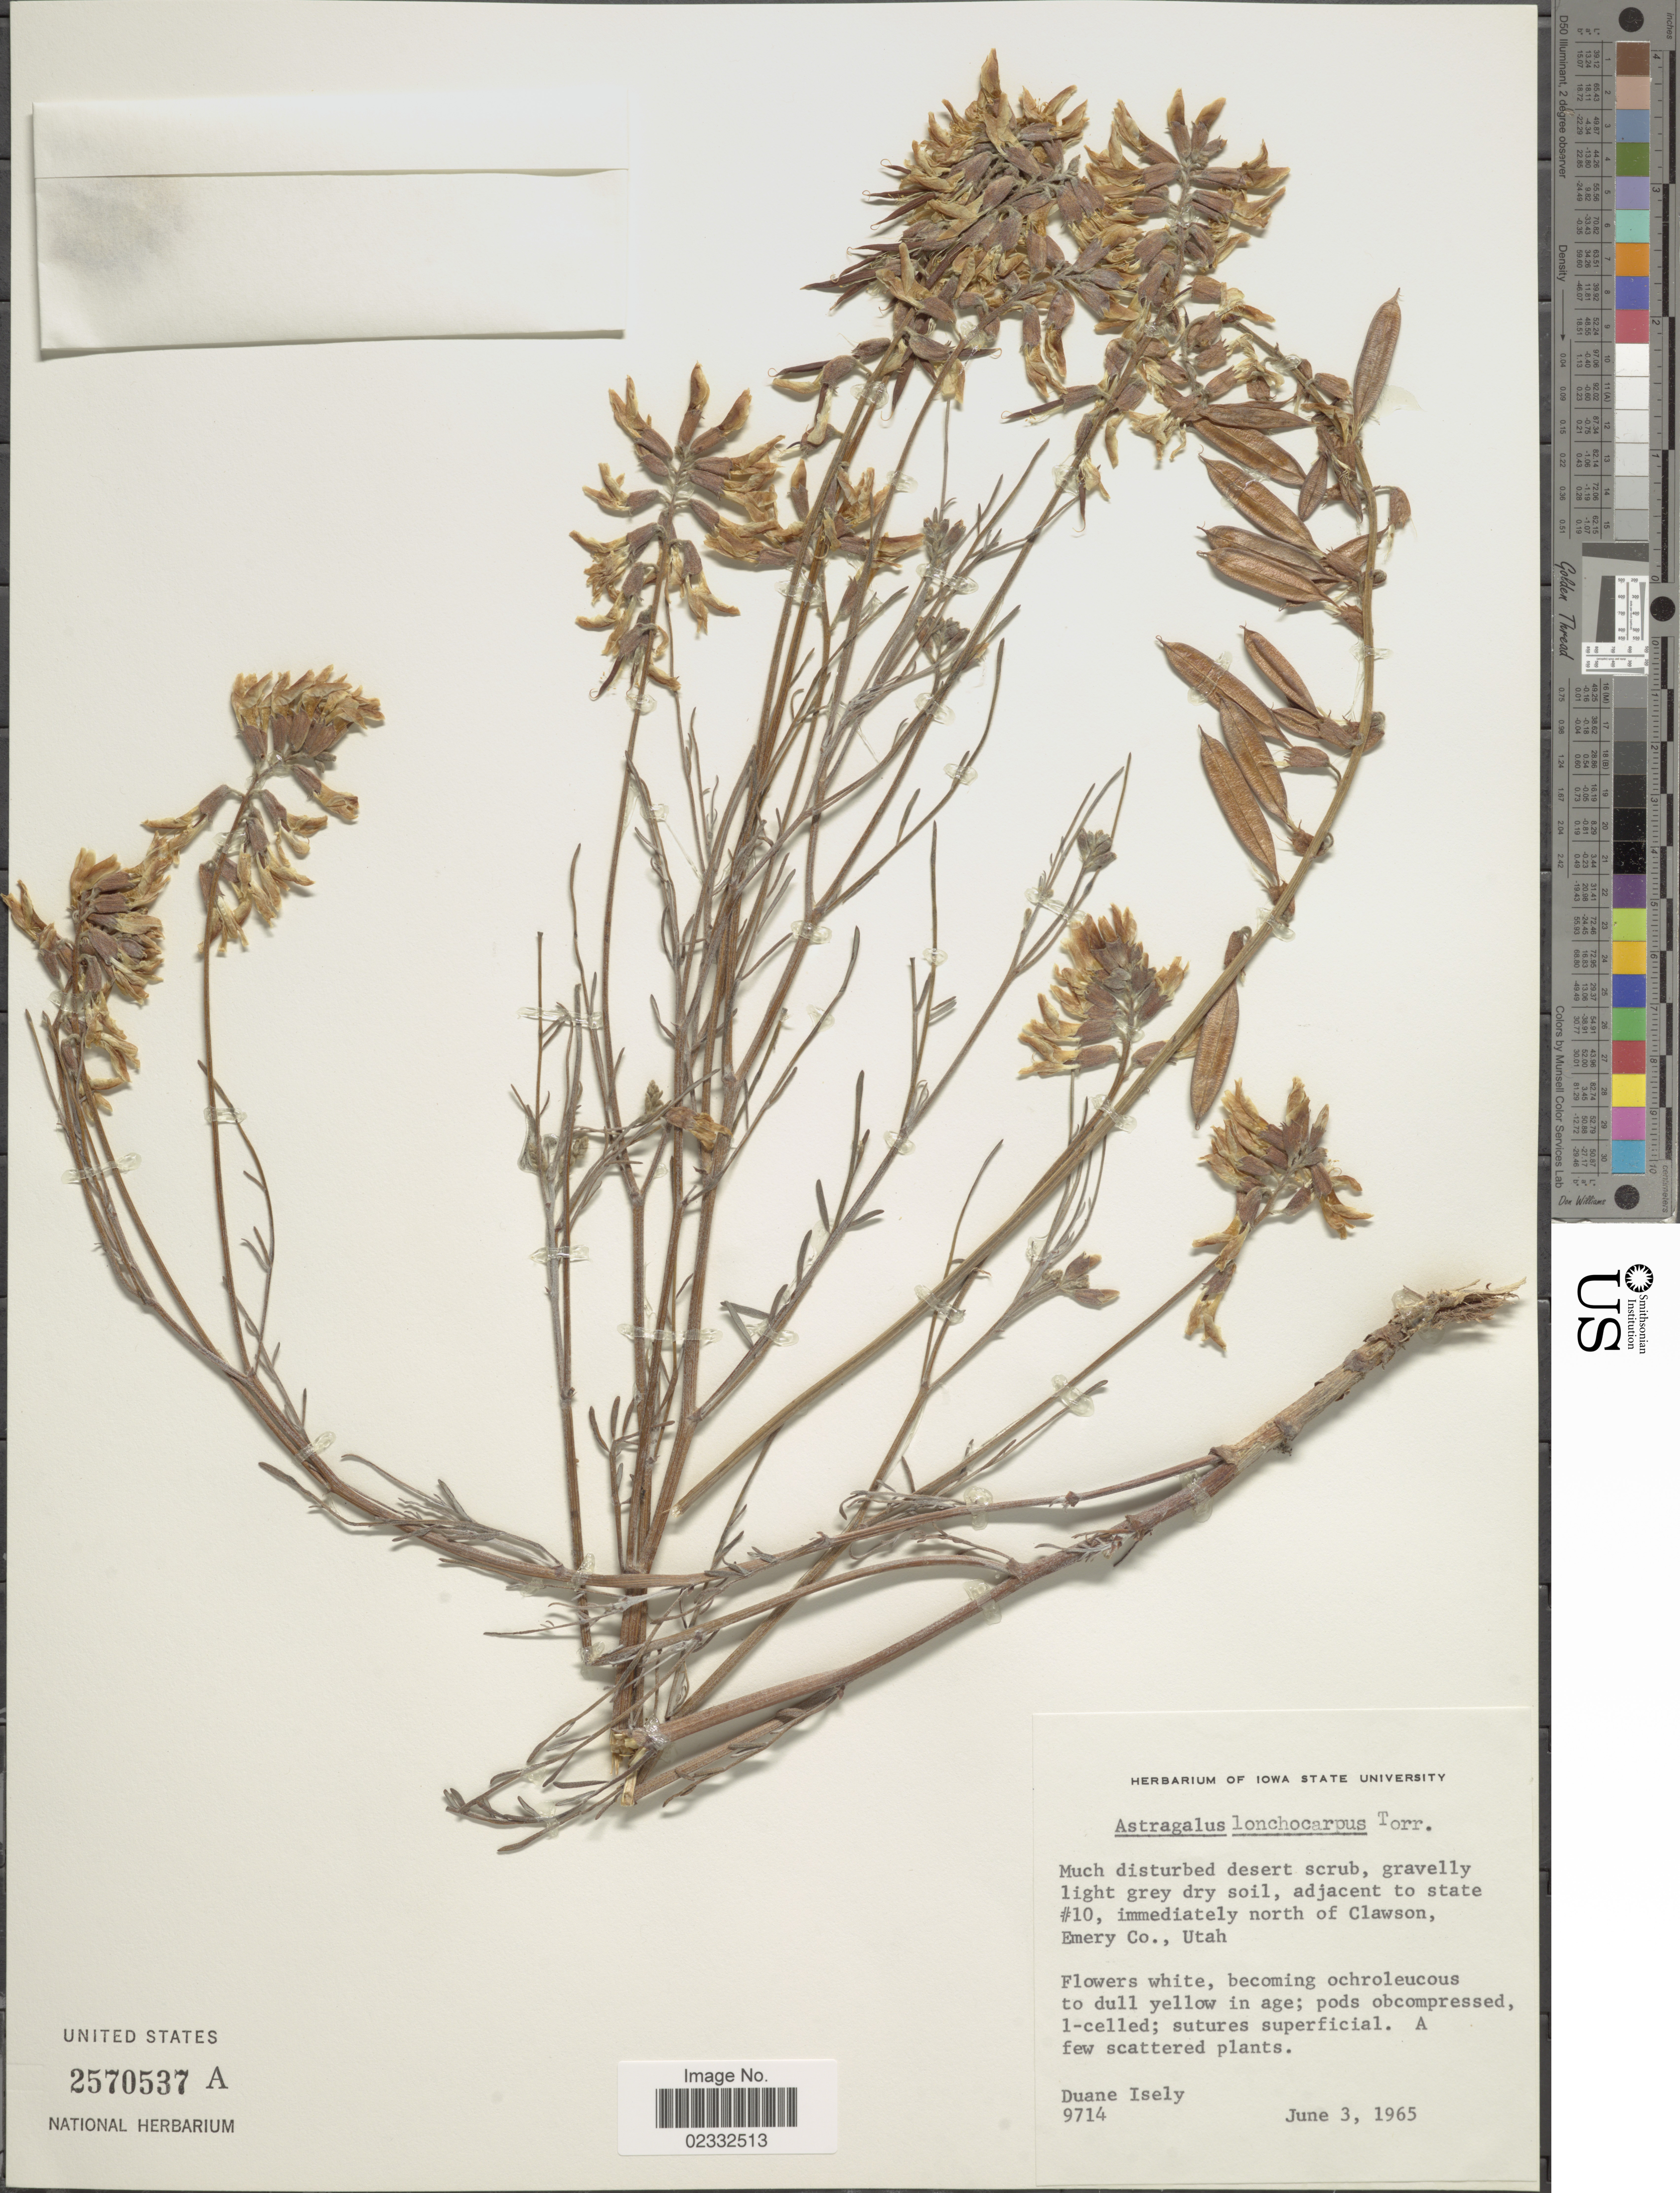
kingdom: Plantae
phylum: Tracheophyta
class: Magnoliopsida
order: Fabales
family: Fabaceae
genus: Astragalus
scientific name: Astragalus lonchocarpus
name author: Torr.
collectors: D. Isely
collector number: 9714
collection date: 1965-06-03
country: United States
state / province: Utah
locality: Adjacent to state #10, immediately north of Clawson, Emery Co.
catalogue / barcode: US 2570537A